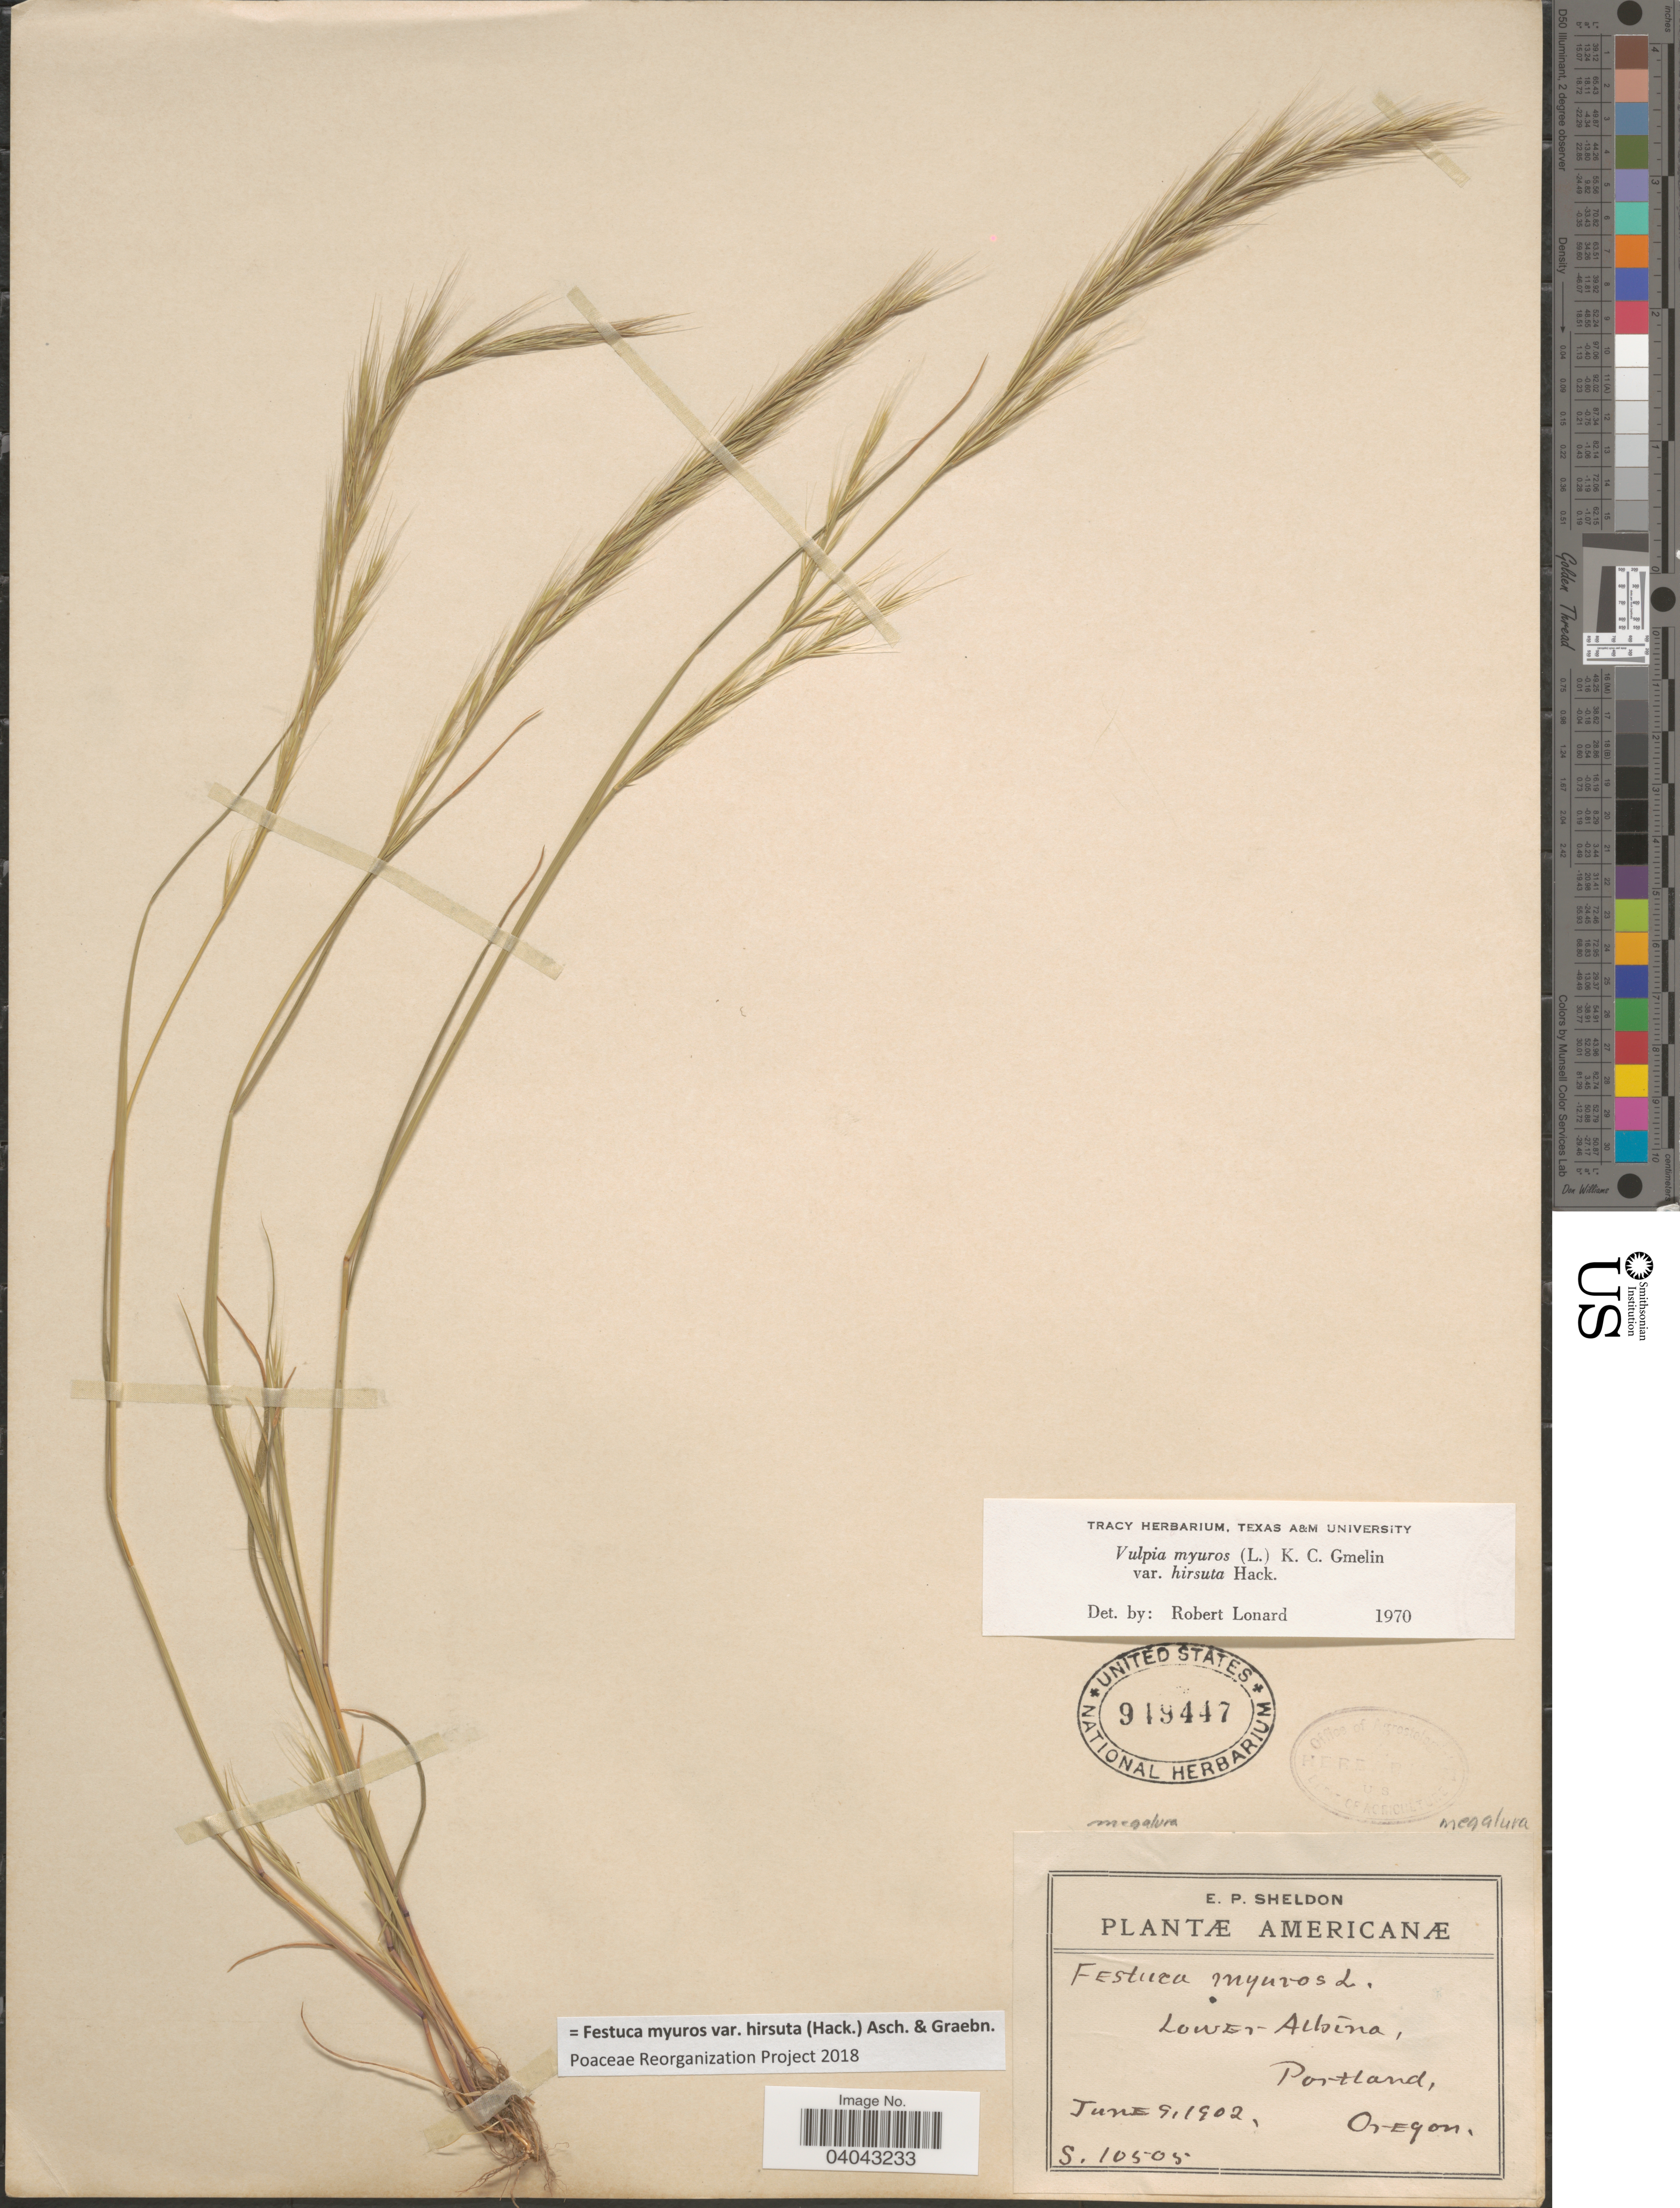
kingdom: Plantae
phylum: Tracheophyta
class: Liliopsida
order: Poales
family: Poaceae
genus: Festuca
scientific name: Festuca myuros var. hirsuta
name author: (Hack.) Asch. & Graebn.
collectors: E. P. Sheldon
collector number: S10505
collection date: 1902-06-09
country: United States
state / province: Oregon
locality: Lower Albina, Portland.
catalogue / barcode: US 949447